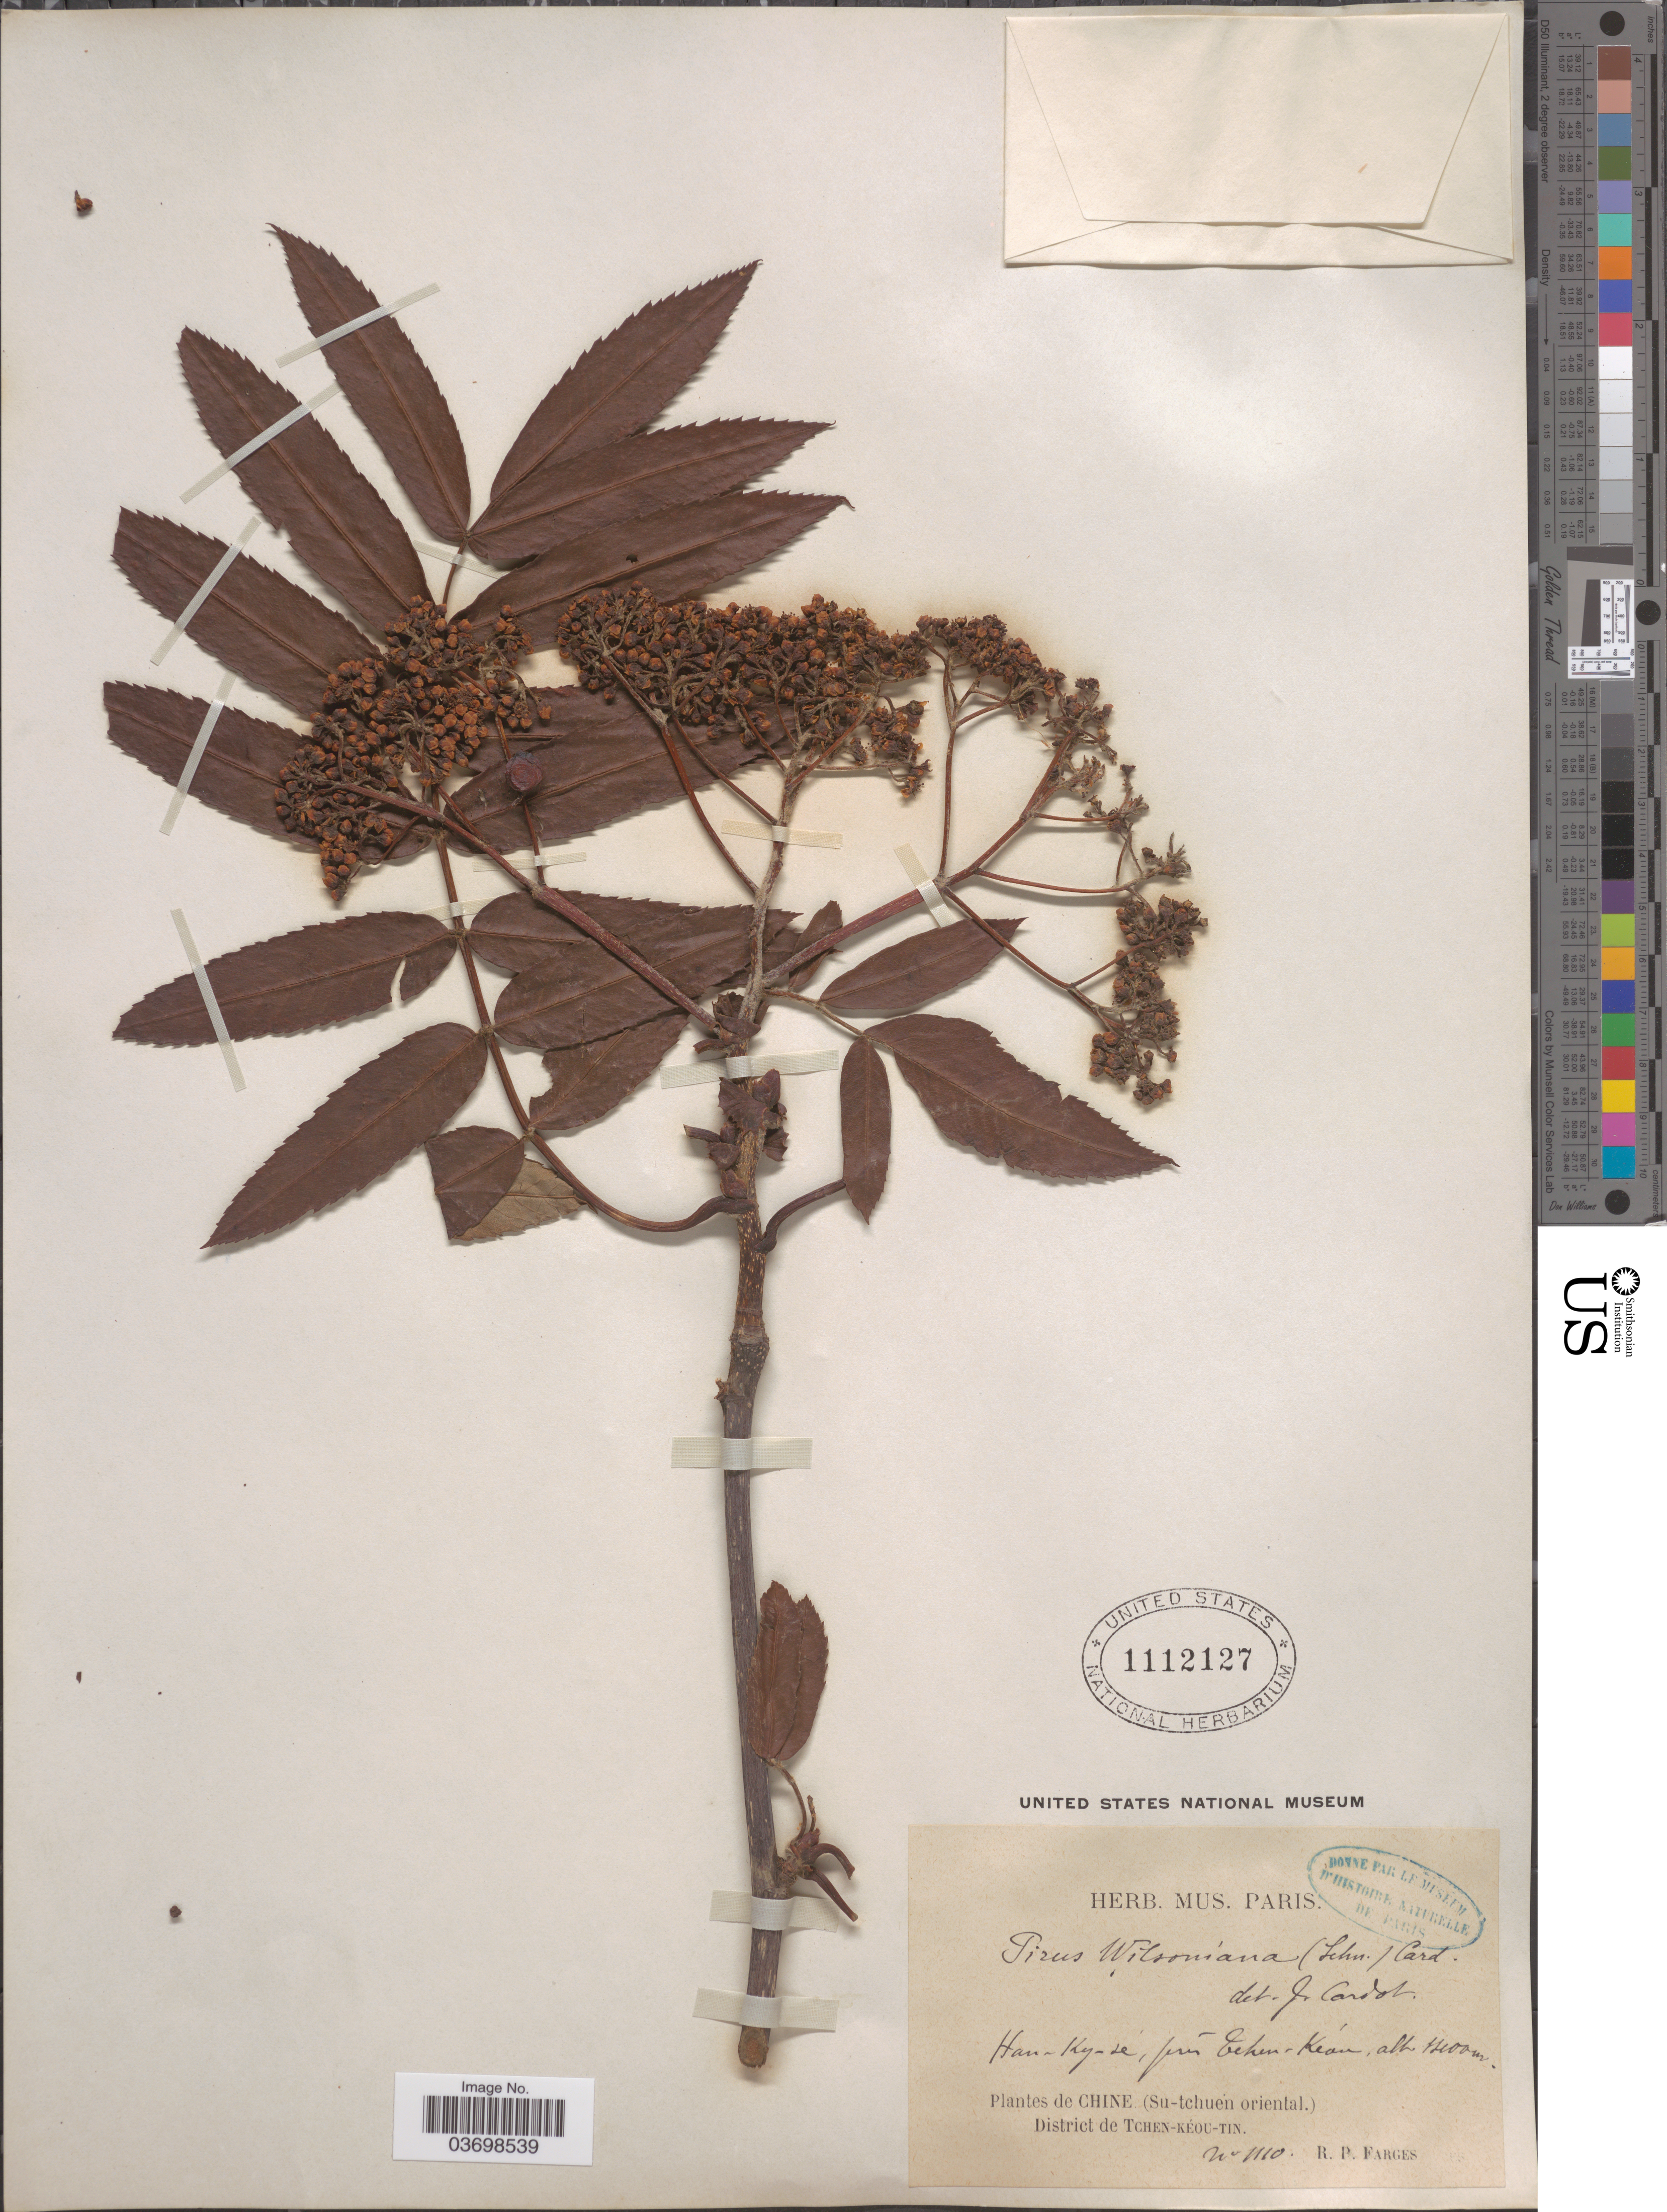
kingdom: Plantae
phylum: Tracheophyta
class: Magnoliopsida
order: Rosales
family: Rosaceae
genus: Sorbus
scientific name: Sorbus wilsoniana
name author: C.K. Schneid.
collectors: R. Farges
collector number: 110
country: China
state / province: Sichuan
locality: Han-Ky-sé, prés Tchen-Kéa. Su-tchuen oriental. District de Tchen-Kéou-Tin.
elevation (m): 1400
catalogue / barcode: US 1112127